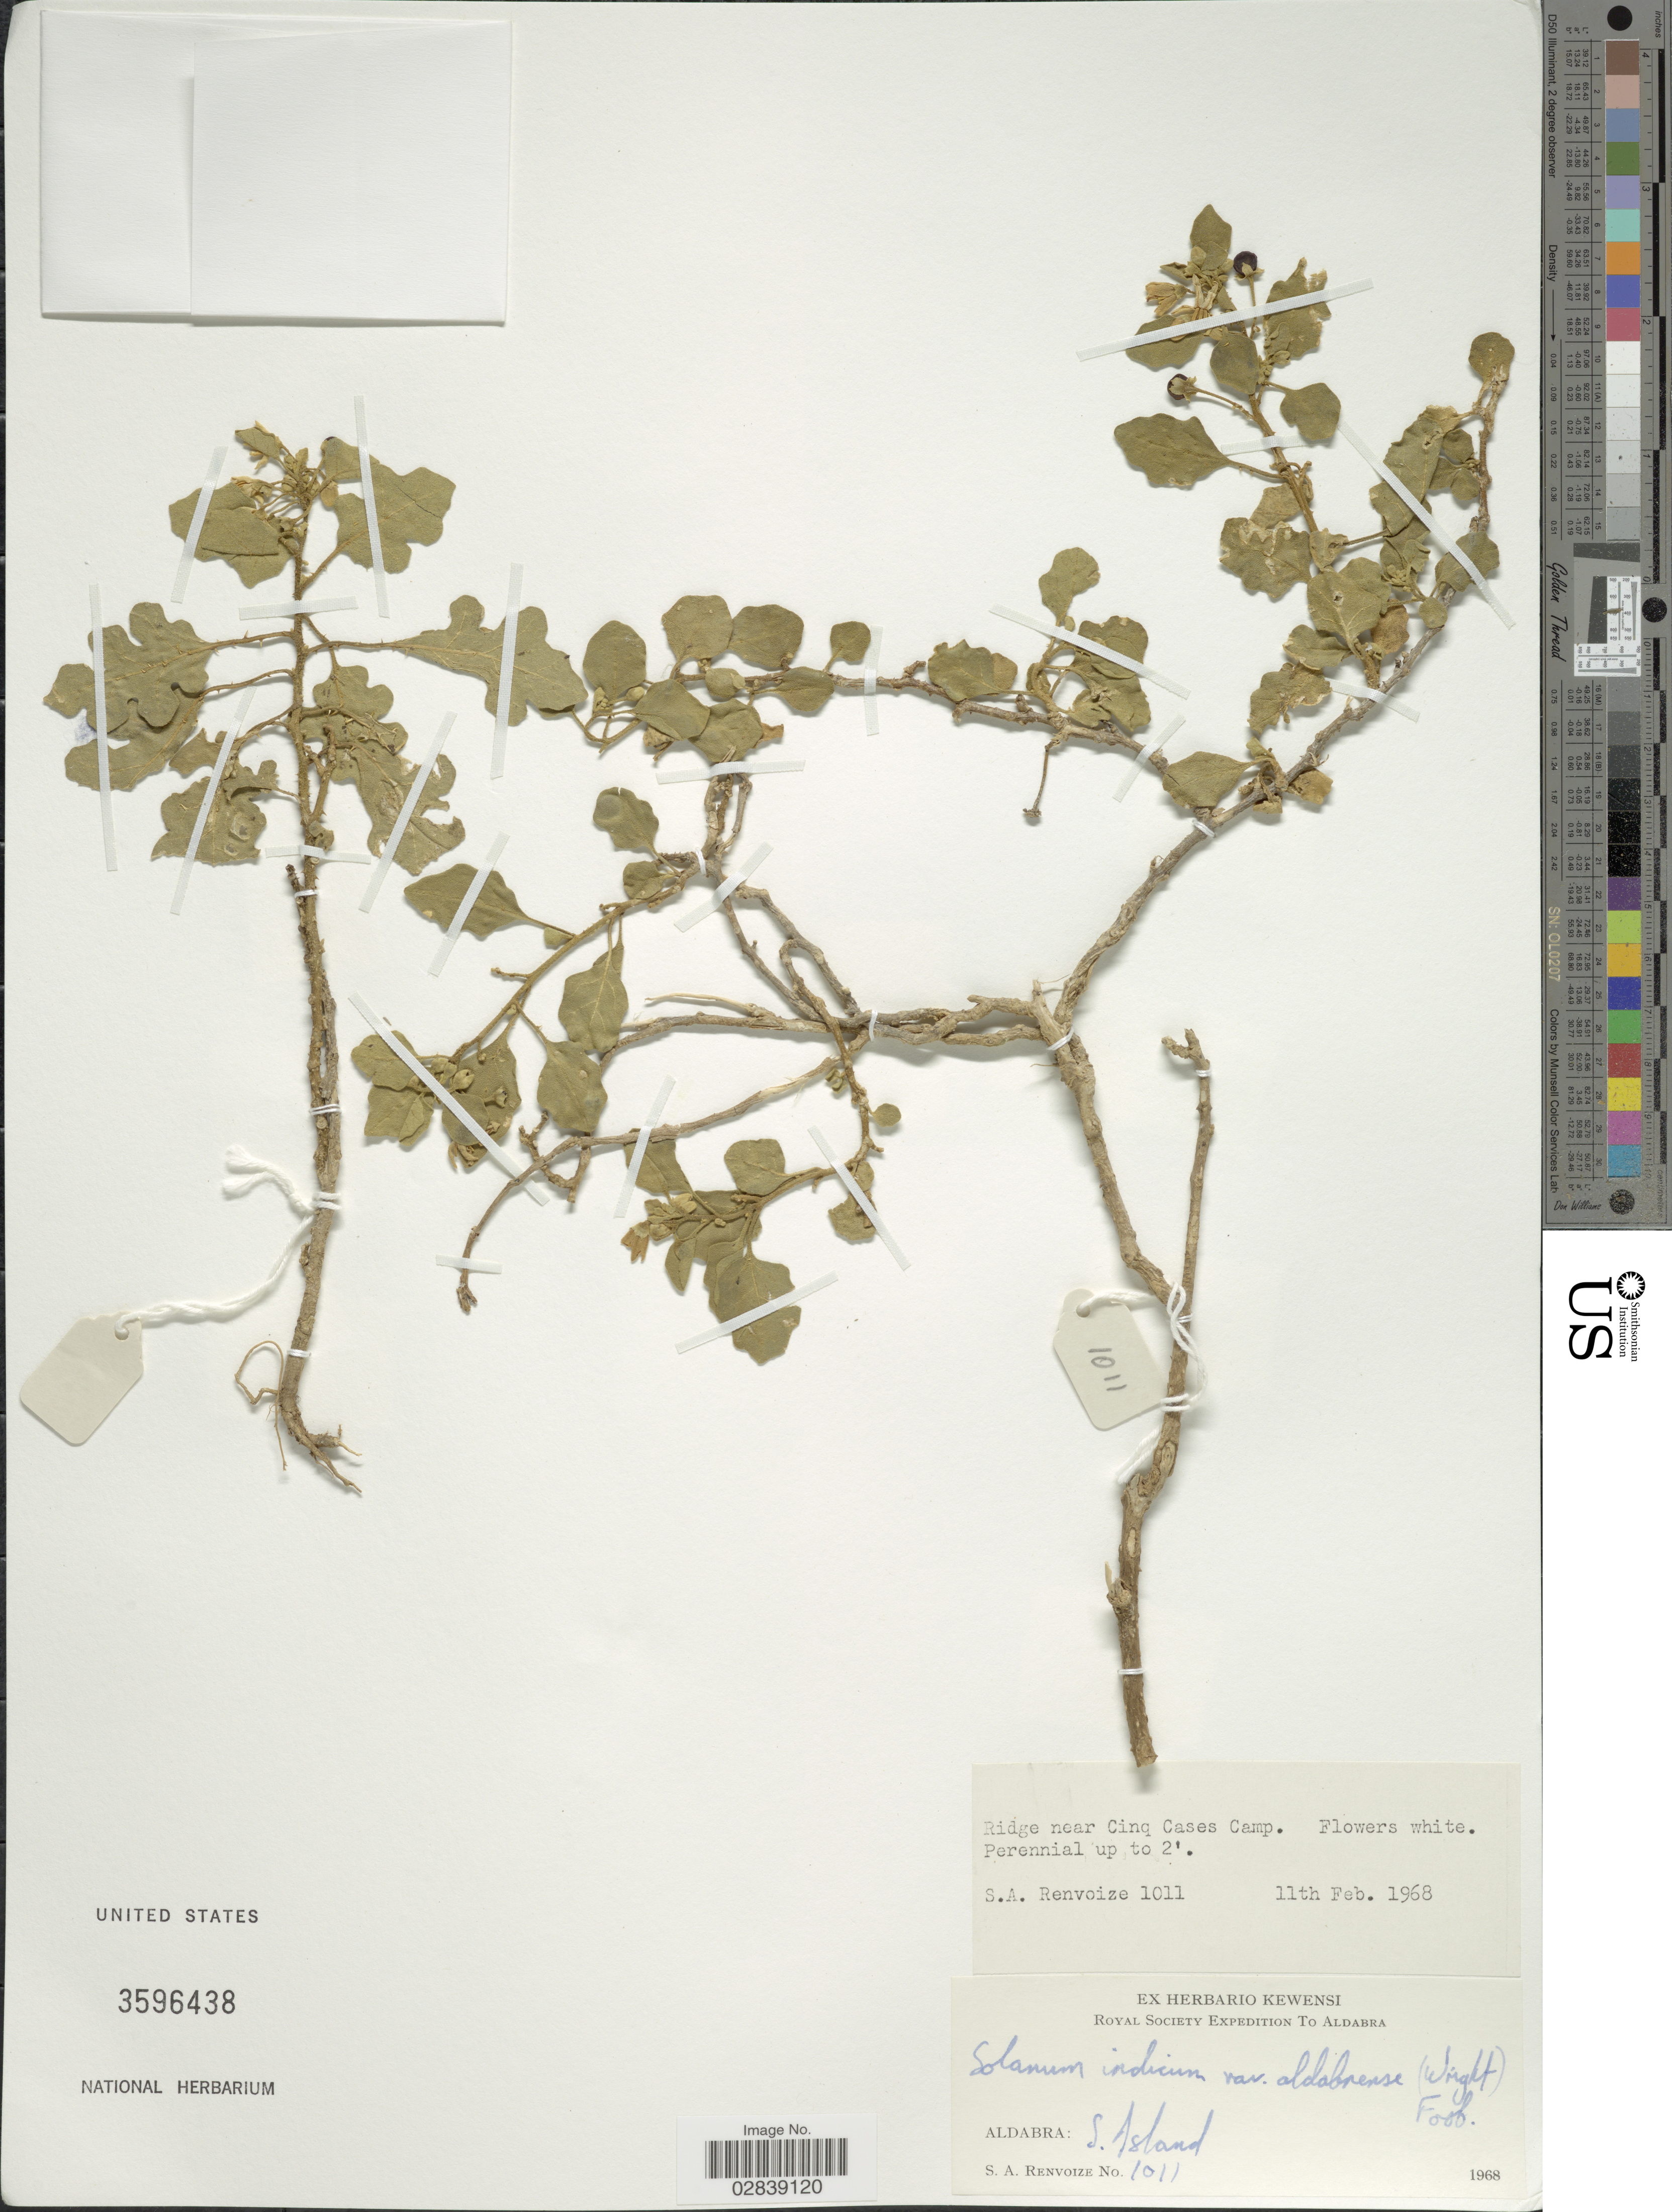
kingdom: Plantae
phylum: Tracheophyta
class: Magnoliopsida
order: Solanales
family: Solanaceae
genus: Solanum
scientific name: Solanum aldabrense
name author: C.H. Wright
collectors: S. A. Renvoize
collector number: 1011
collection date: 1968-02-11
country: Seychelles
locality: Ridge near Cinq Cases Camp. Aldabra: S. Island.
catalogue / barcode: US 3596438